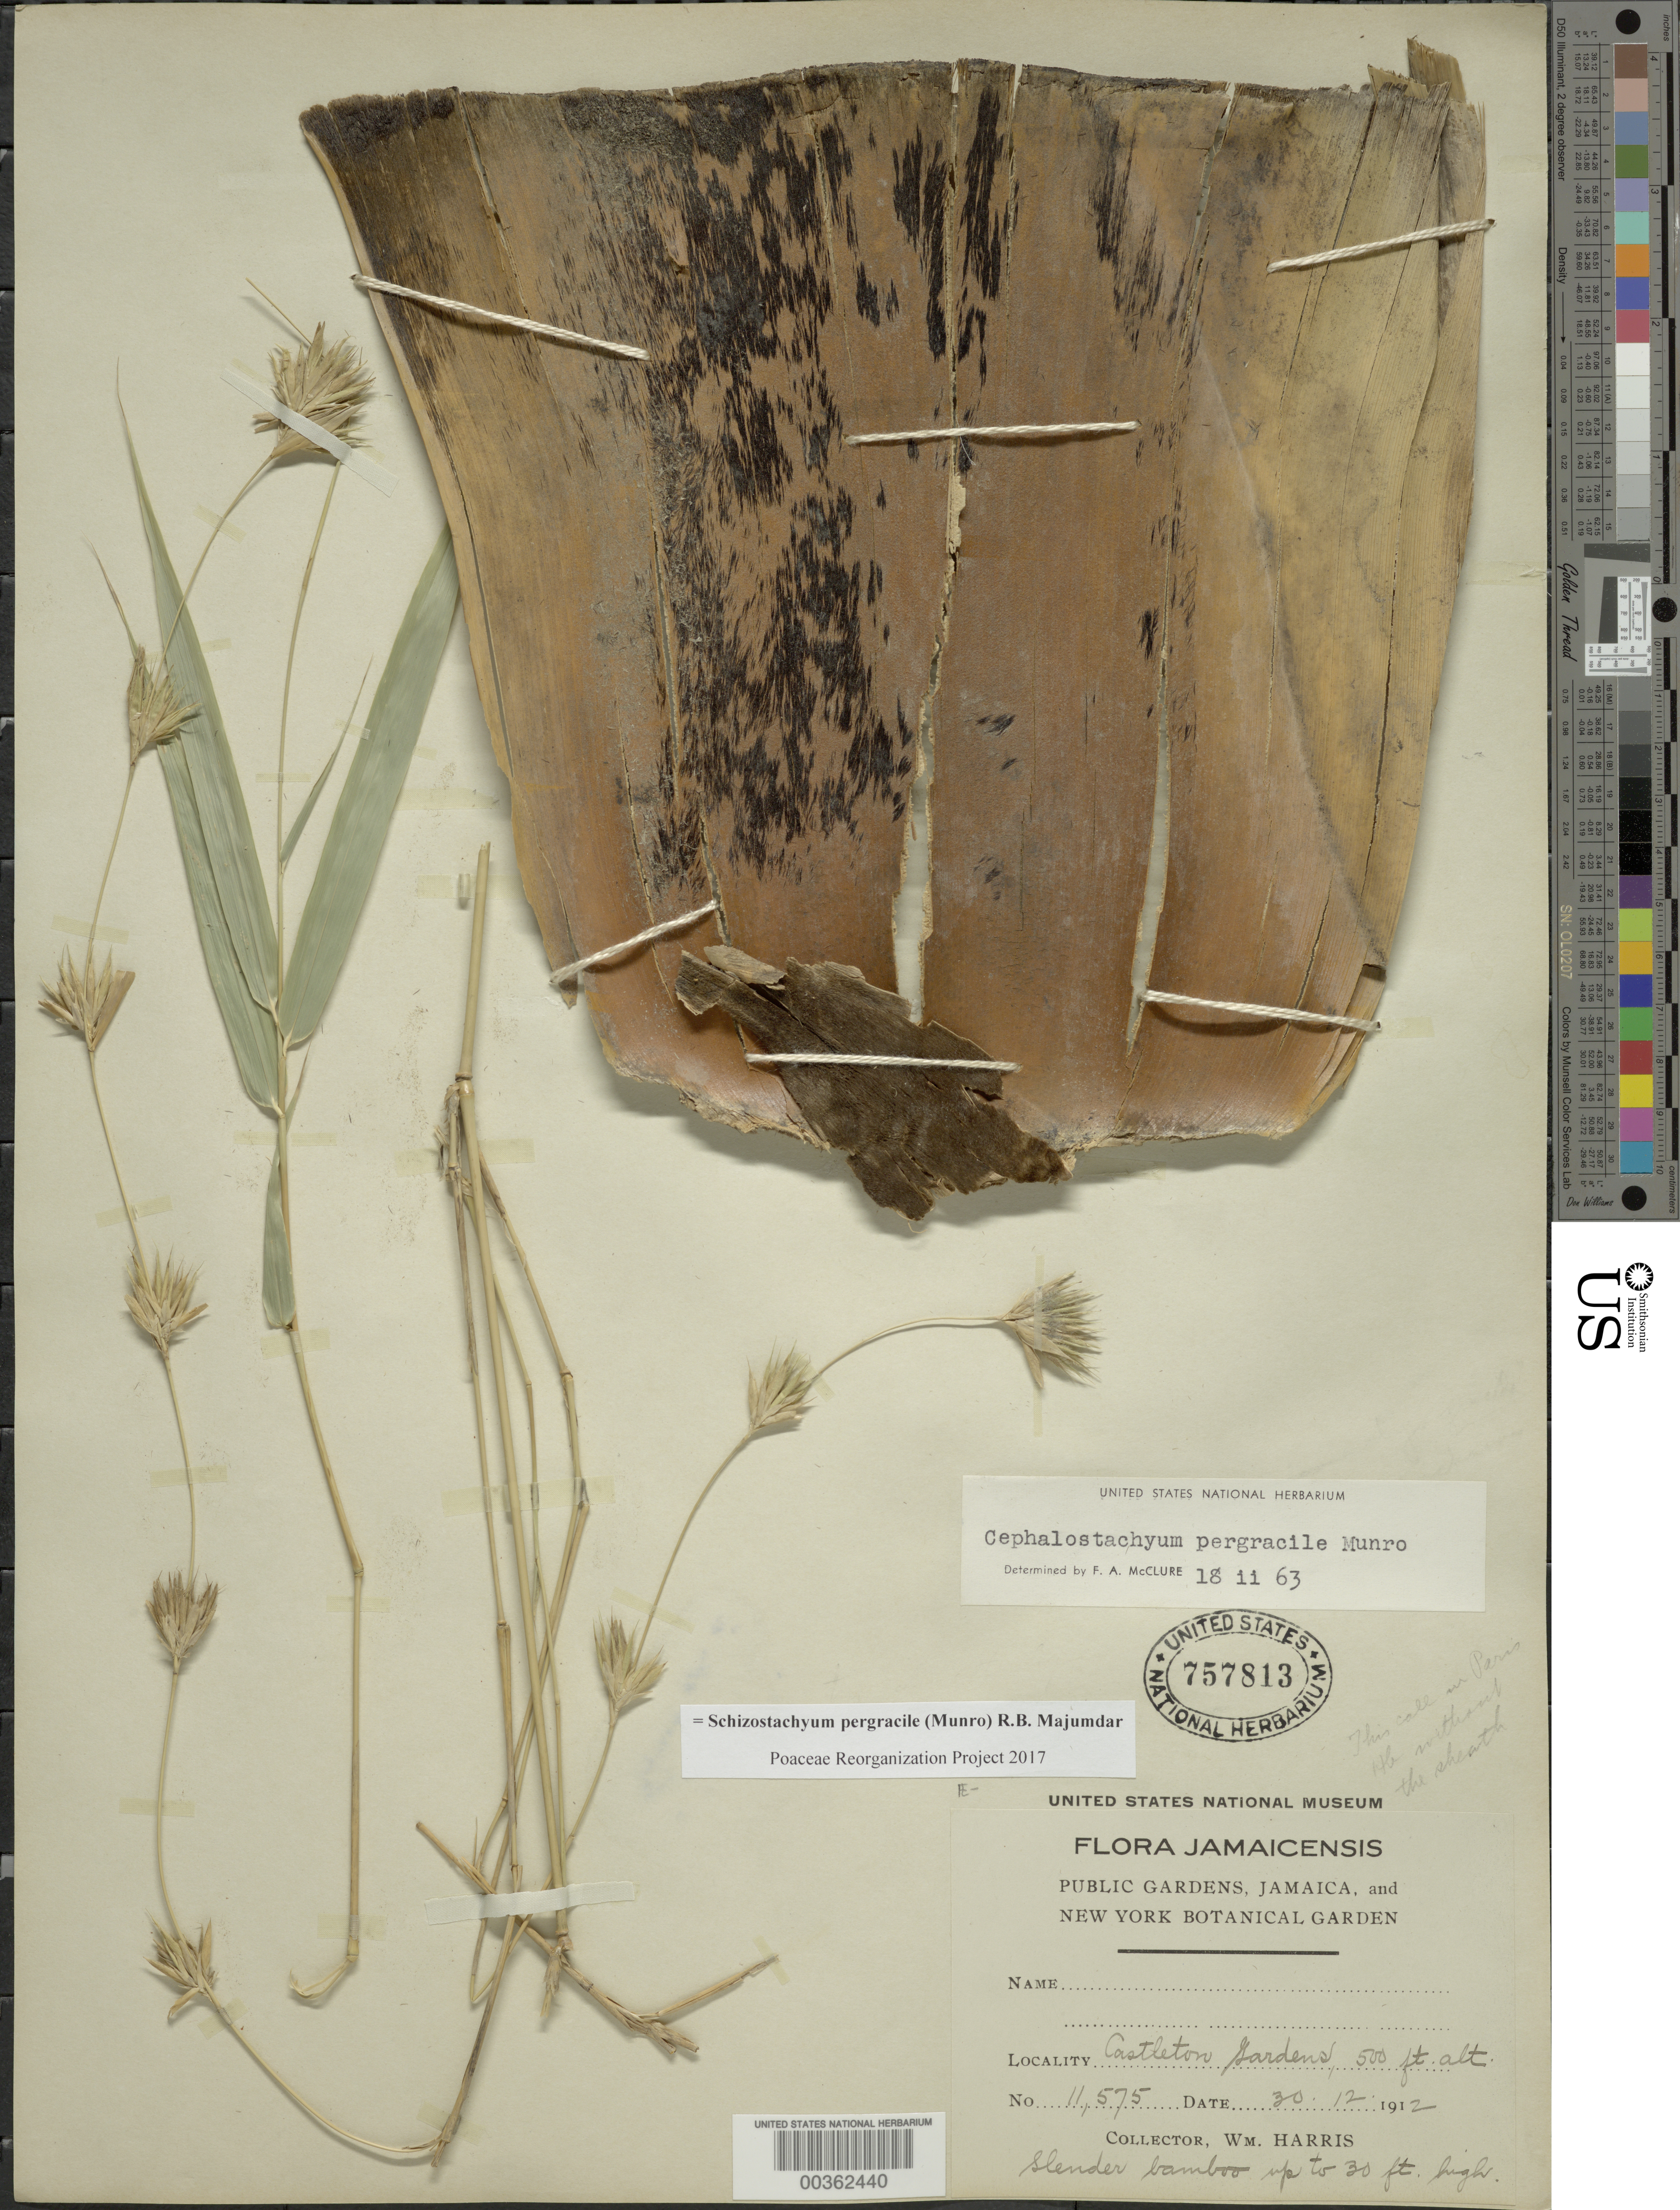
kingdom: Plantae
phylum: Tracheophyta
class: Liliopsida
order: Poales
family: Poaceae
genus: Schizostachyum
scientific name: Schizostachyum pergracile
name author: (Munro) R.B. Majumdar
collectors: W. H. Harris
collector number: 11575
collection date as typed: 30 Dec 1912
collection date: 1912-12-30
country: Jamaica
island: Greater Antilles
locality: Castleton gardens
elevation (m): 152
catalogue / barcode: US 757813